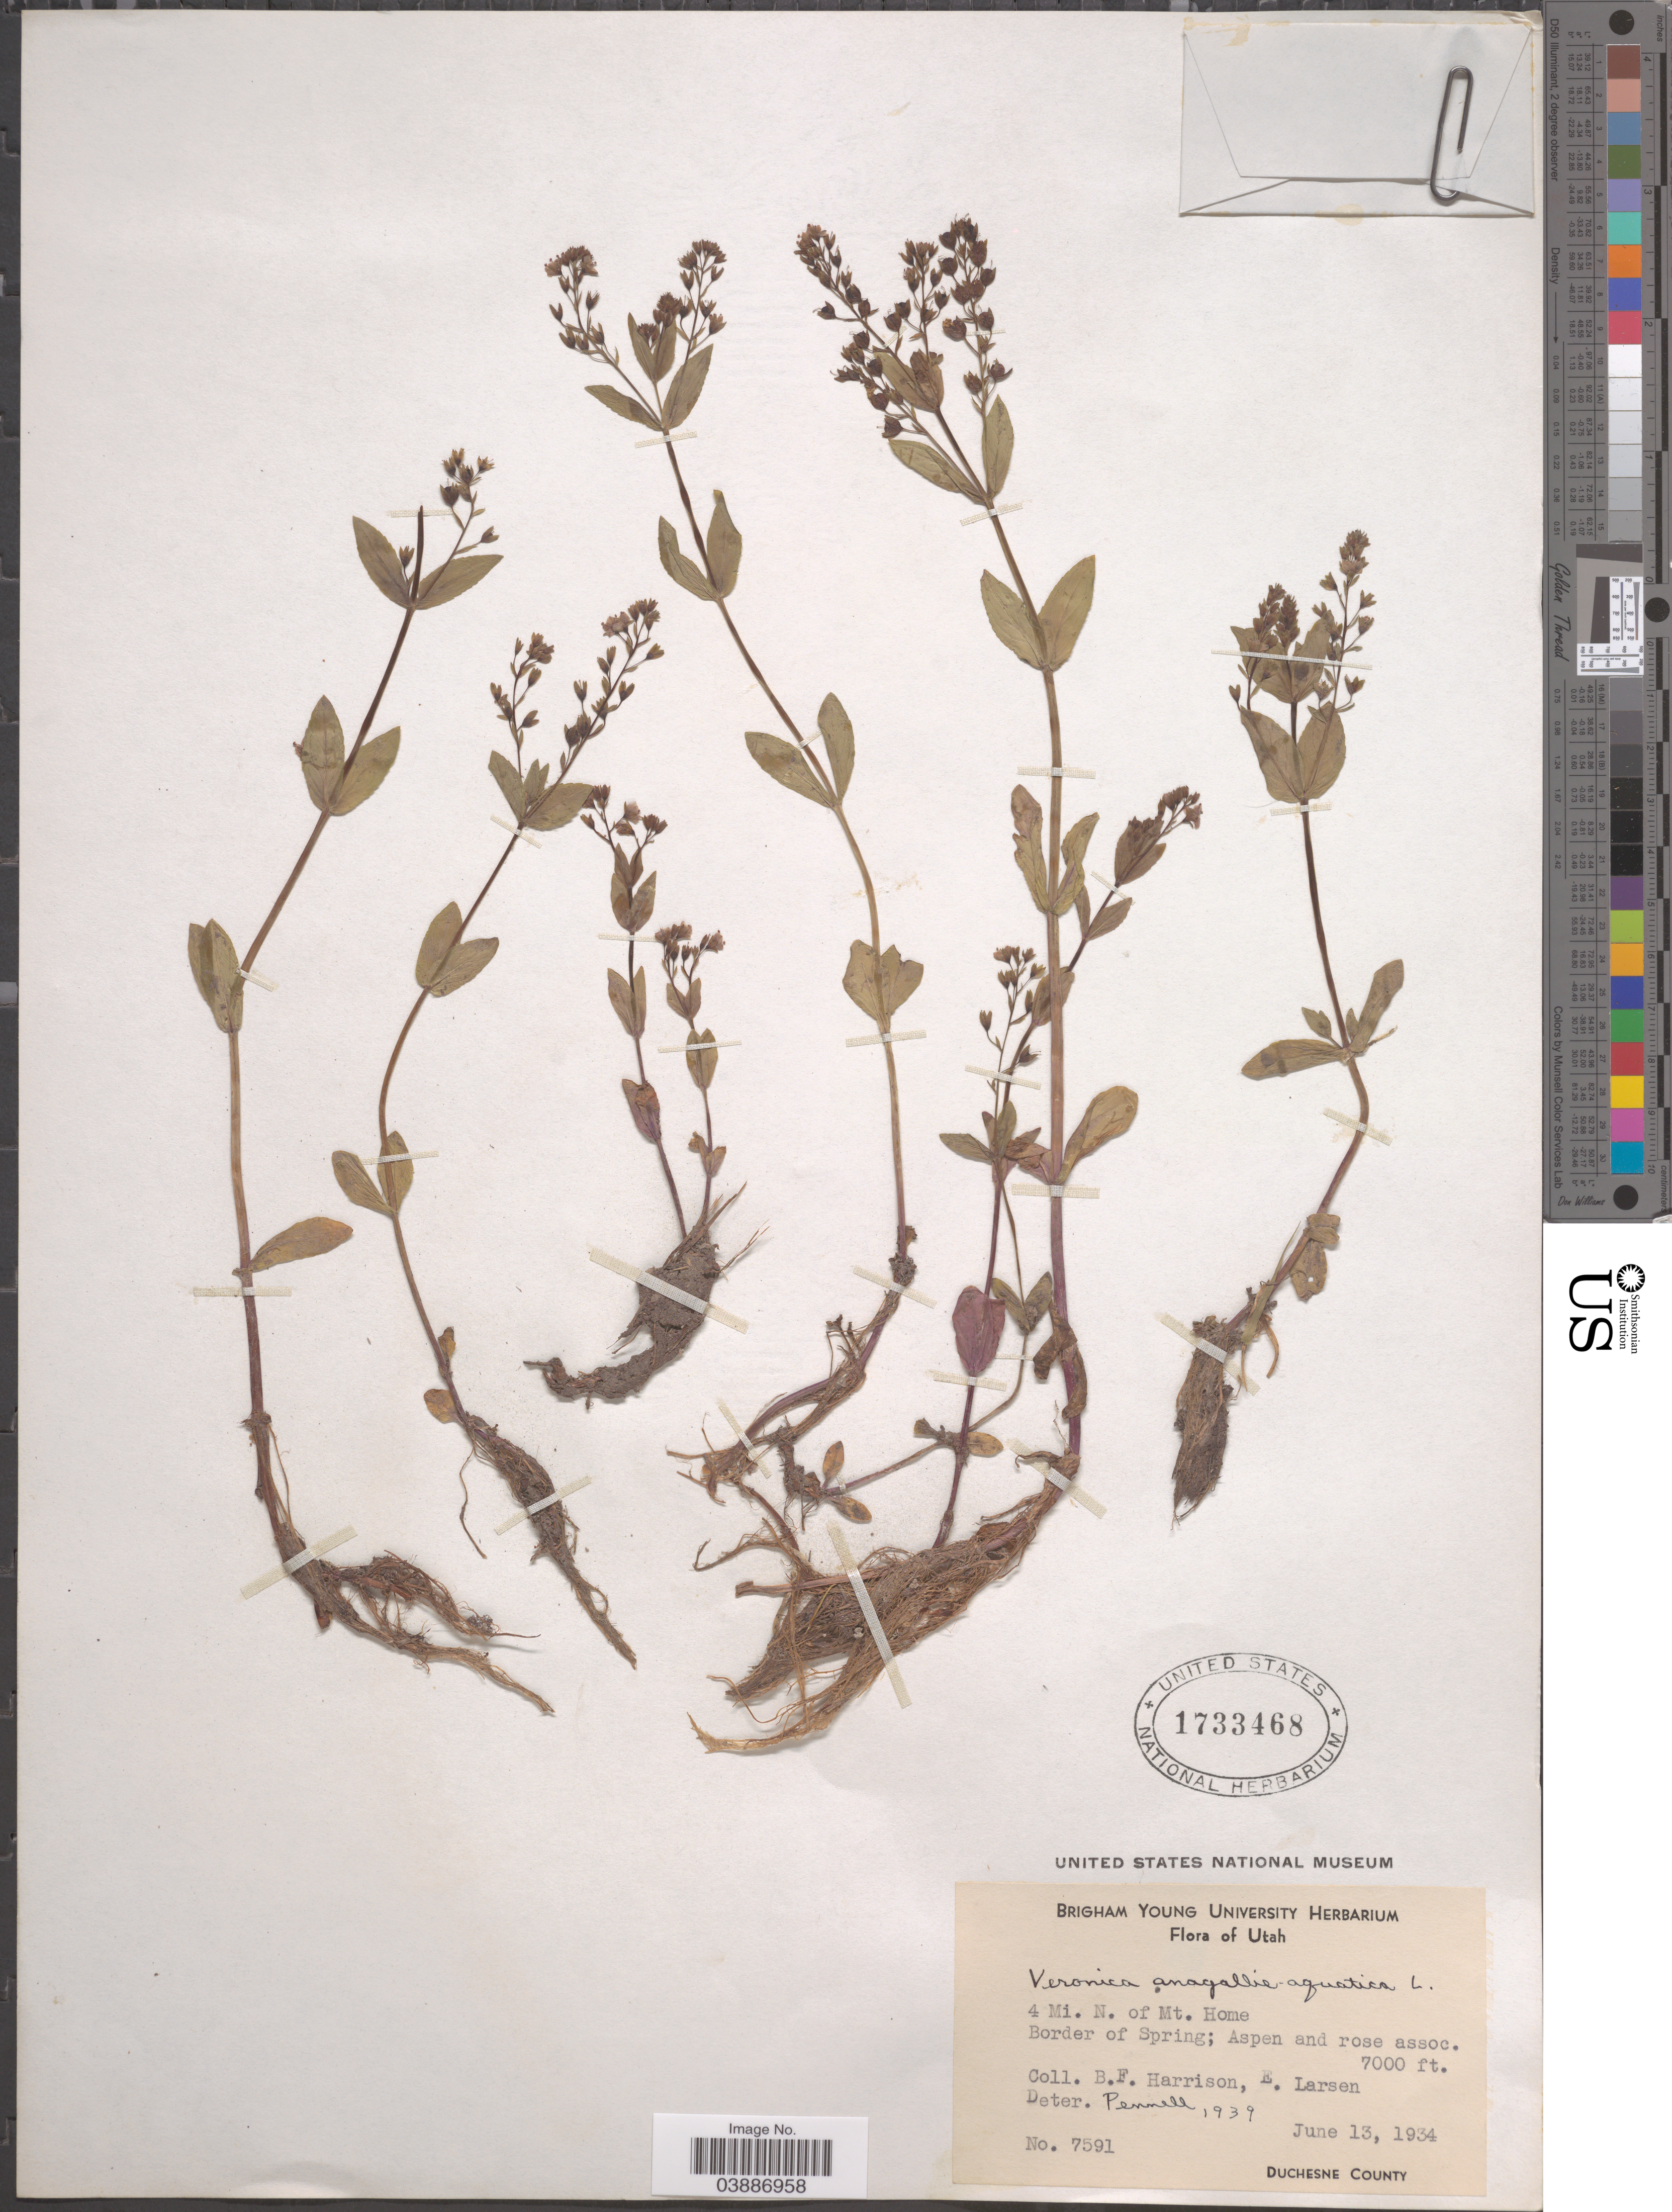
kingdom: Plantae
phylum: Tracheophyta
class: Magnoliopsida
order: Lamiales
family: Plantaginaceae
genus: Veronica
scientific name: Veronica anagallis-aquatica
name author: L.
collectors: B. F. Harrison & E. Larsen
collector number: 7591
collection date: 1934-06-13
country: United States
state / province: Utah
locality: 4 Mi. N. of Mt. Home. Border of Spring. Duchesne County.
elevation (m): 2134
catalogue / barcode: US 1733468